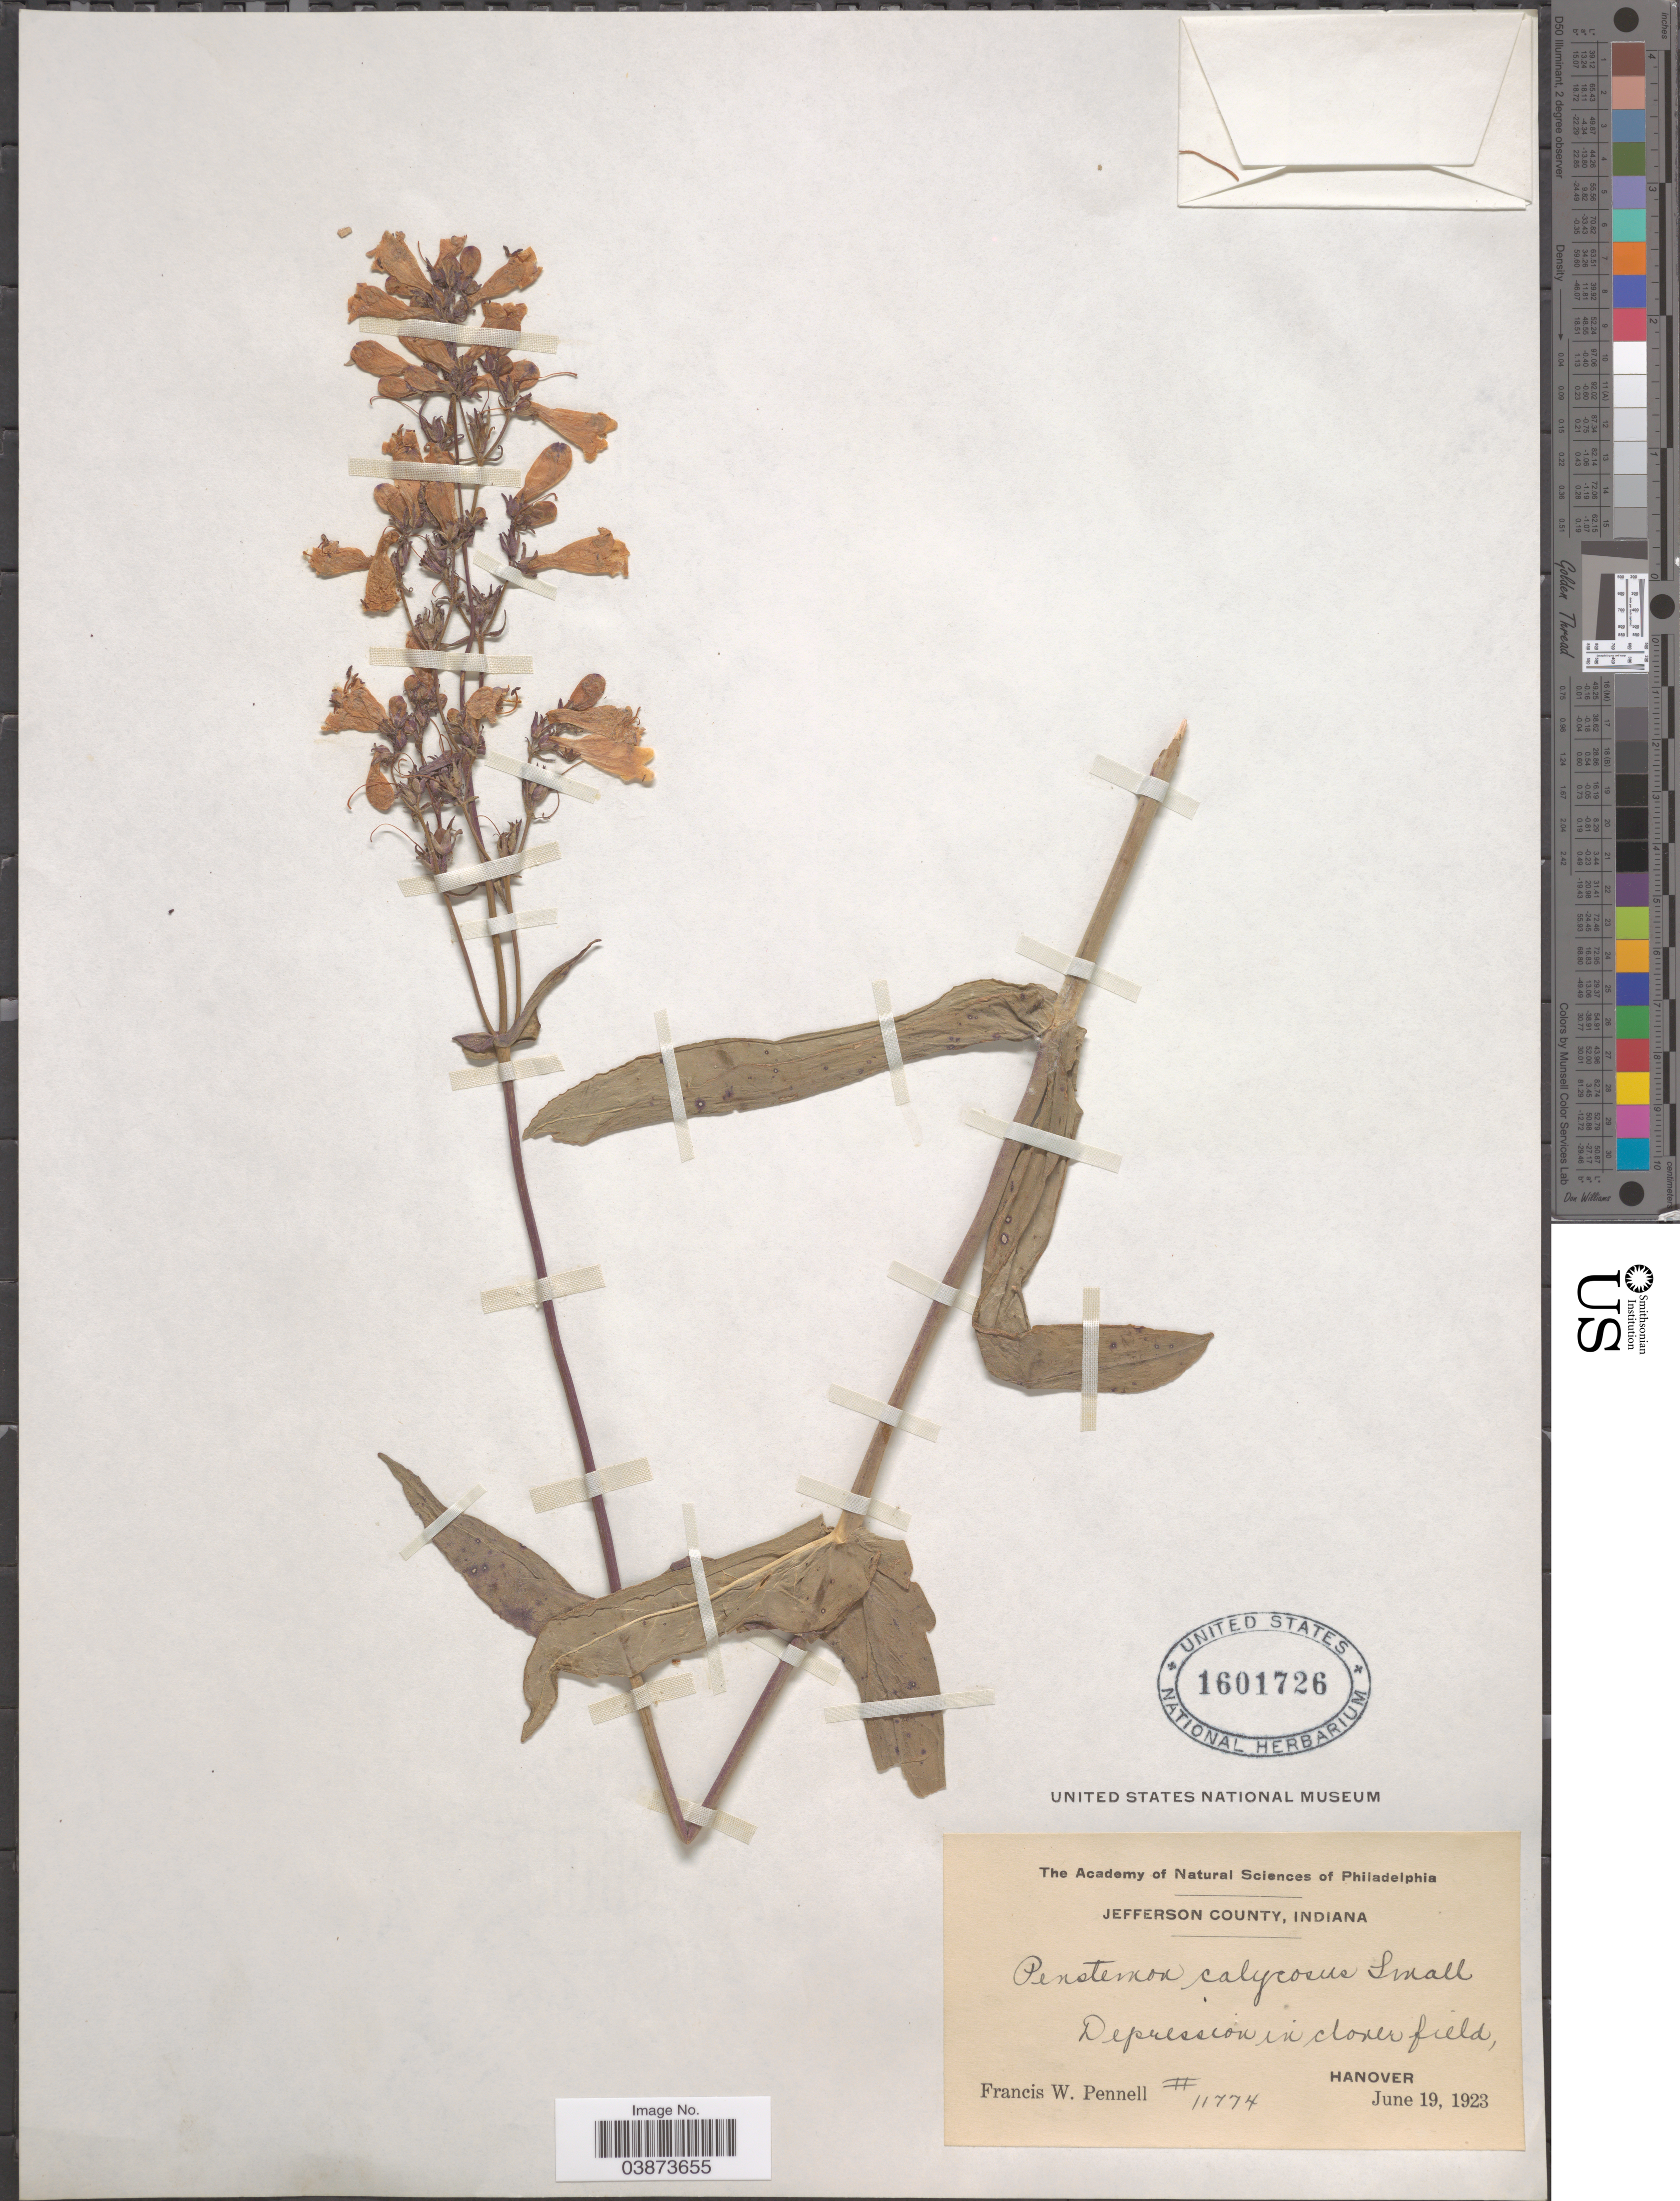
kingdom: Plantae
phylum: Tracheophyta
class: Magnoliopsida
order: Lamiales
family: Plantaginaceae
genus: Penstemon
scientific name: Penstemon calycosus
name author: Small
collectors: F. W. Pennell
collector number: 11774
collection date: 1923-06-19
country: United States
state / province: Indiana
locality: Jefferson County. Depression in closer field. Hanover.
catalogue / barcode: US 1601726